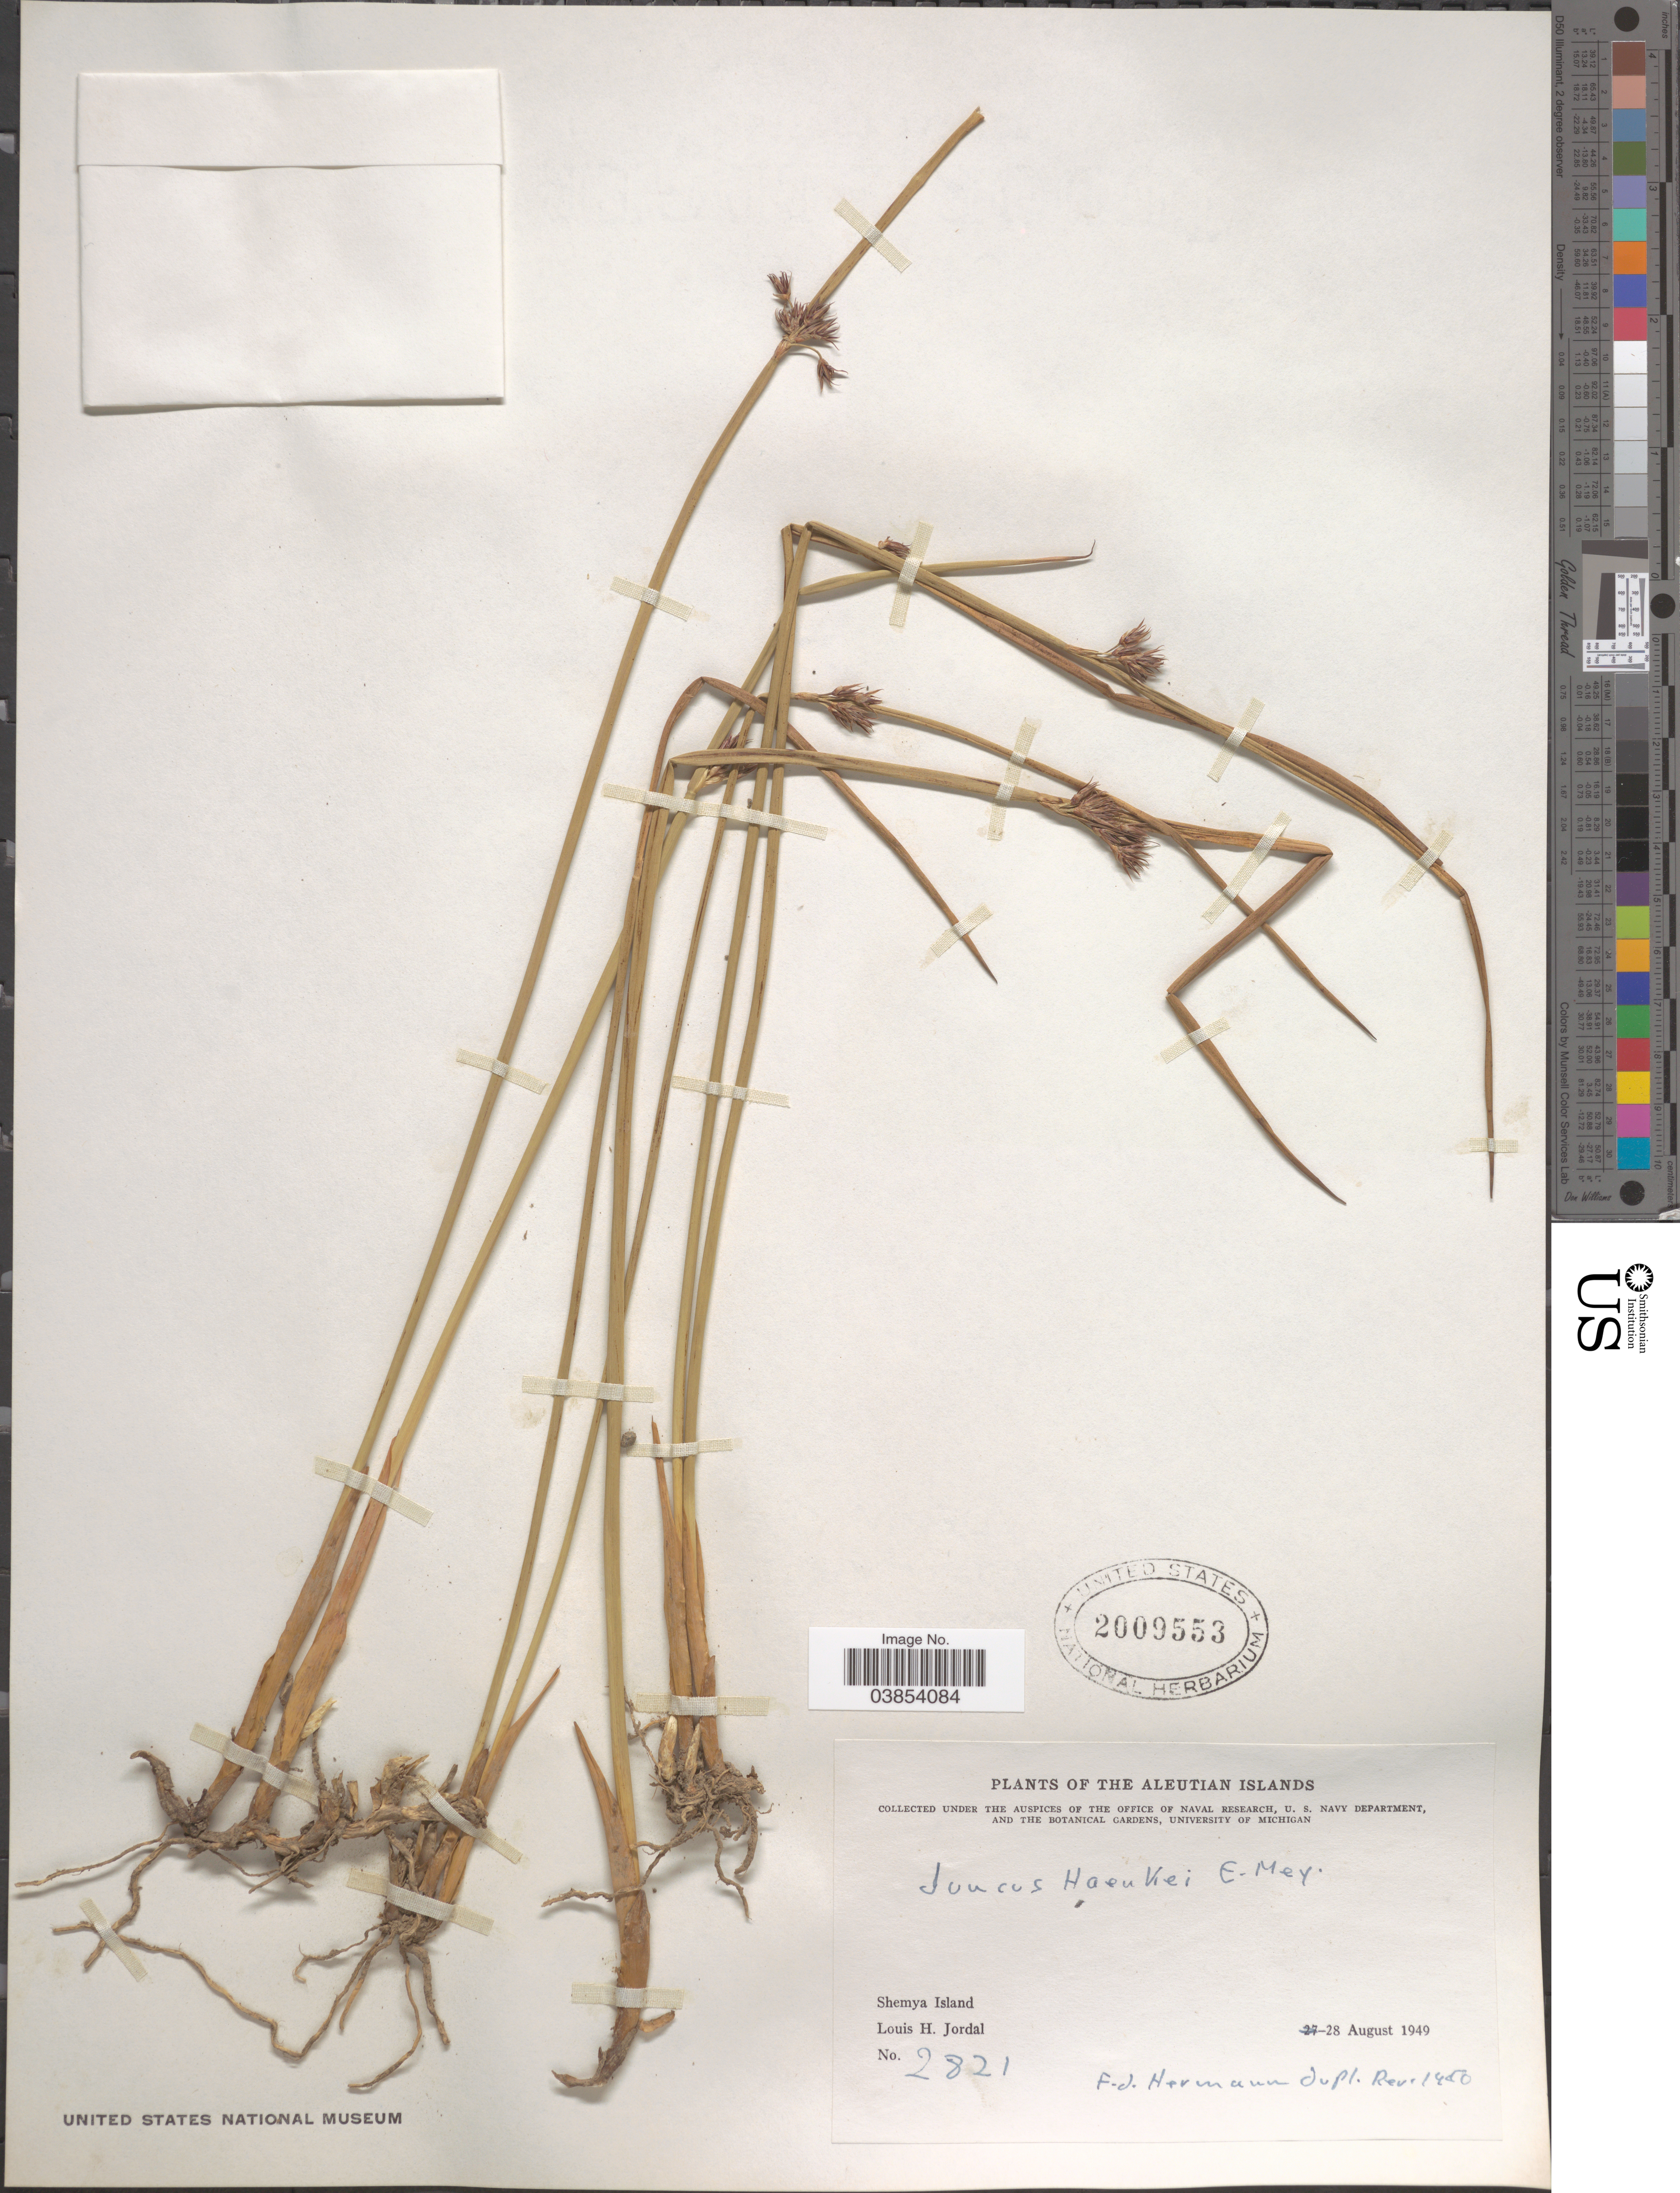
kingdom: Plantae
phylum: Tracheophyta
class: Liliopsida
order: Poales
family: Juncaceae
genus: Juncus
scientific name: Juncus haenkei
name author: E. Mey.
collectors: L. Jordal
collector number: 2821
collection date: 1949-08-28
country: United States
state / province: Alaska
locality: The Aleutian Islands. Shemya Islands.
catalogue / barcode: US 2009553